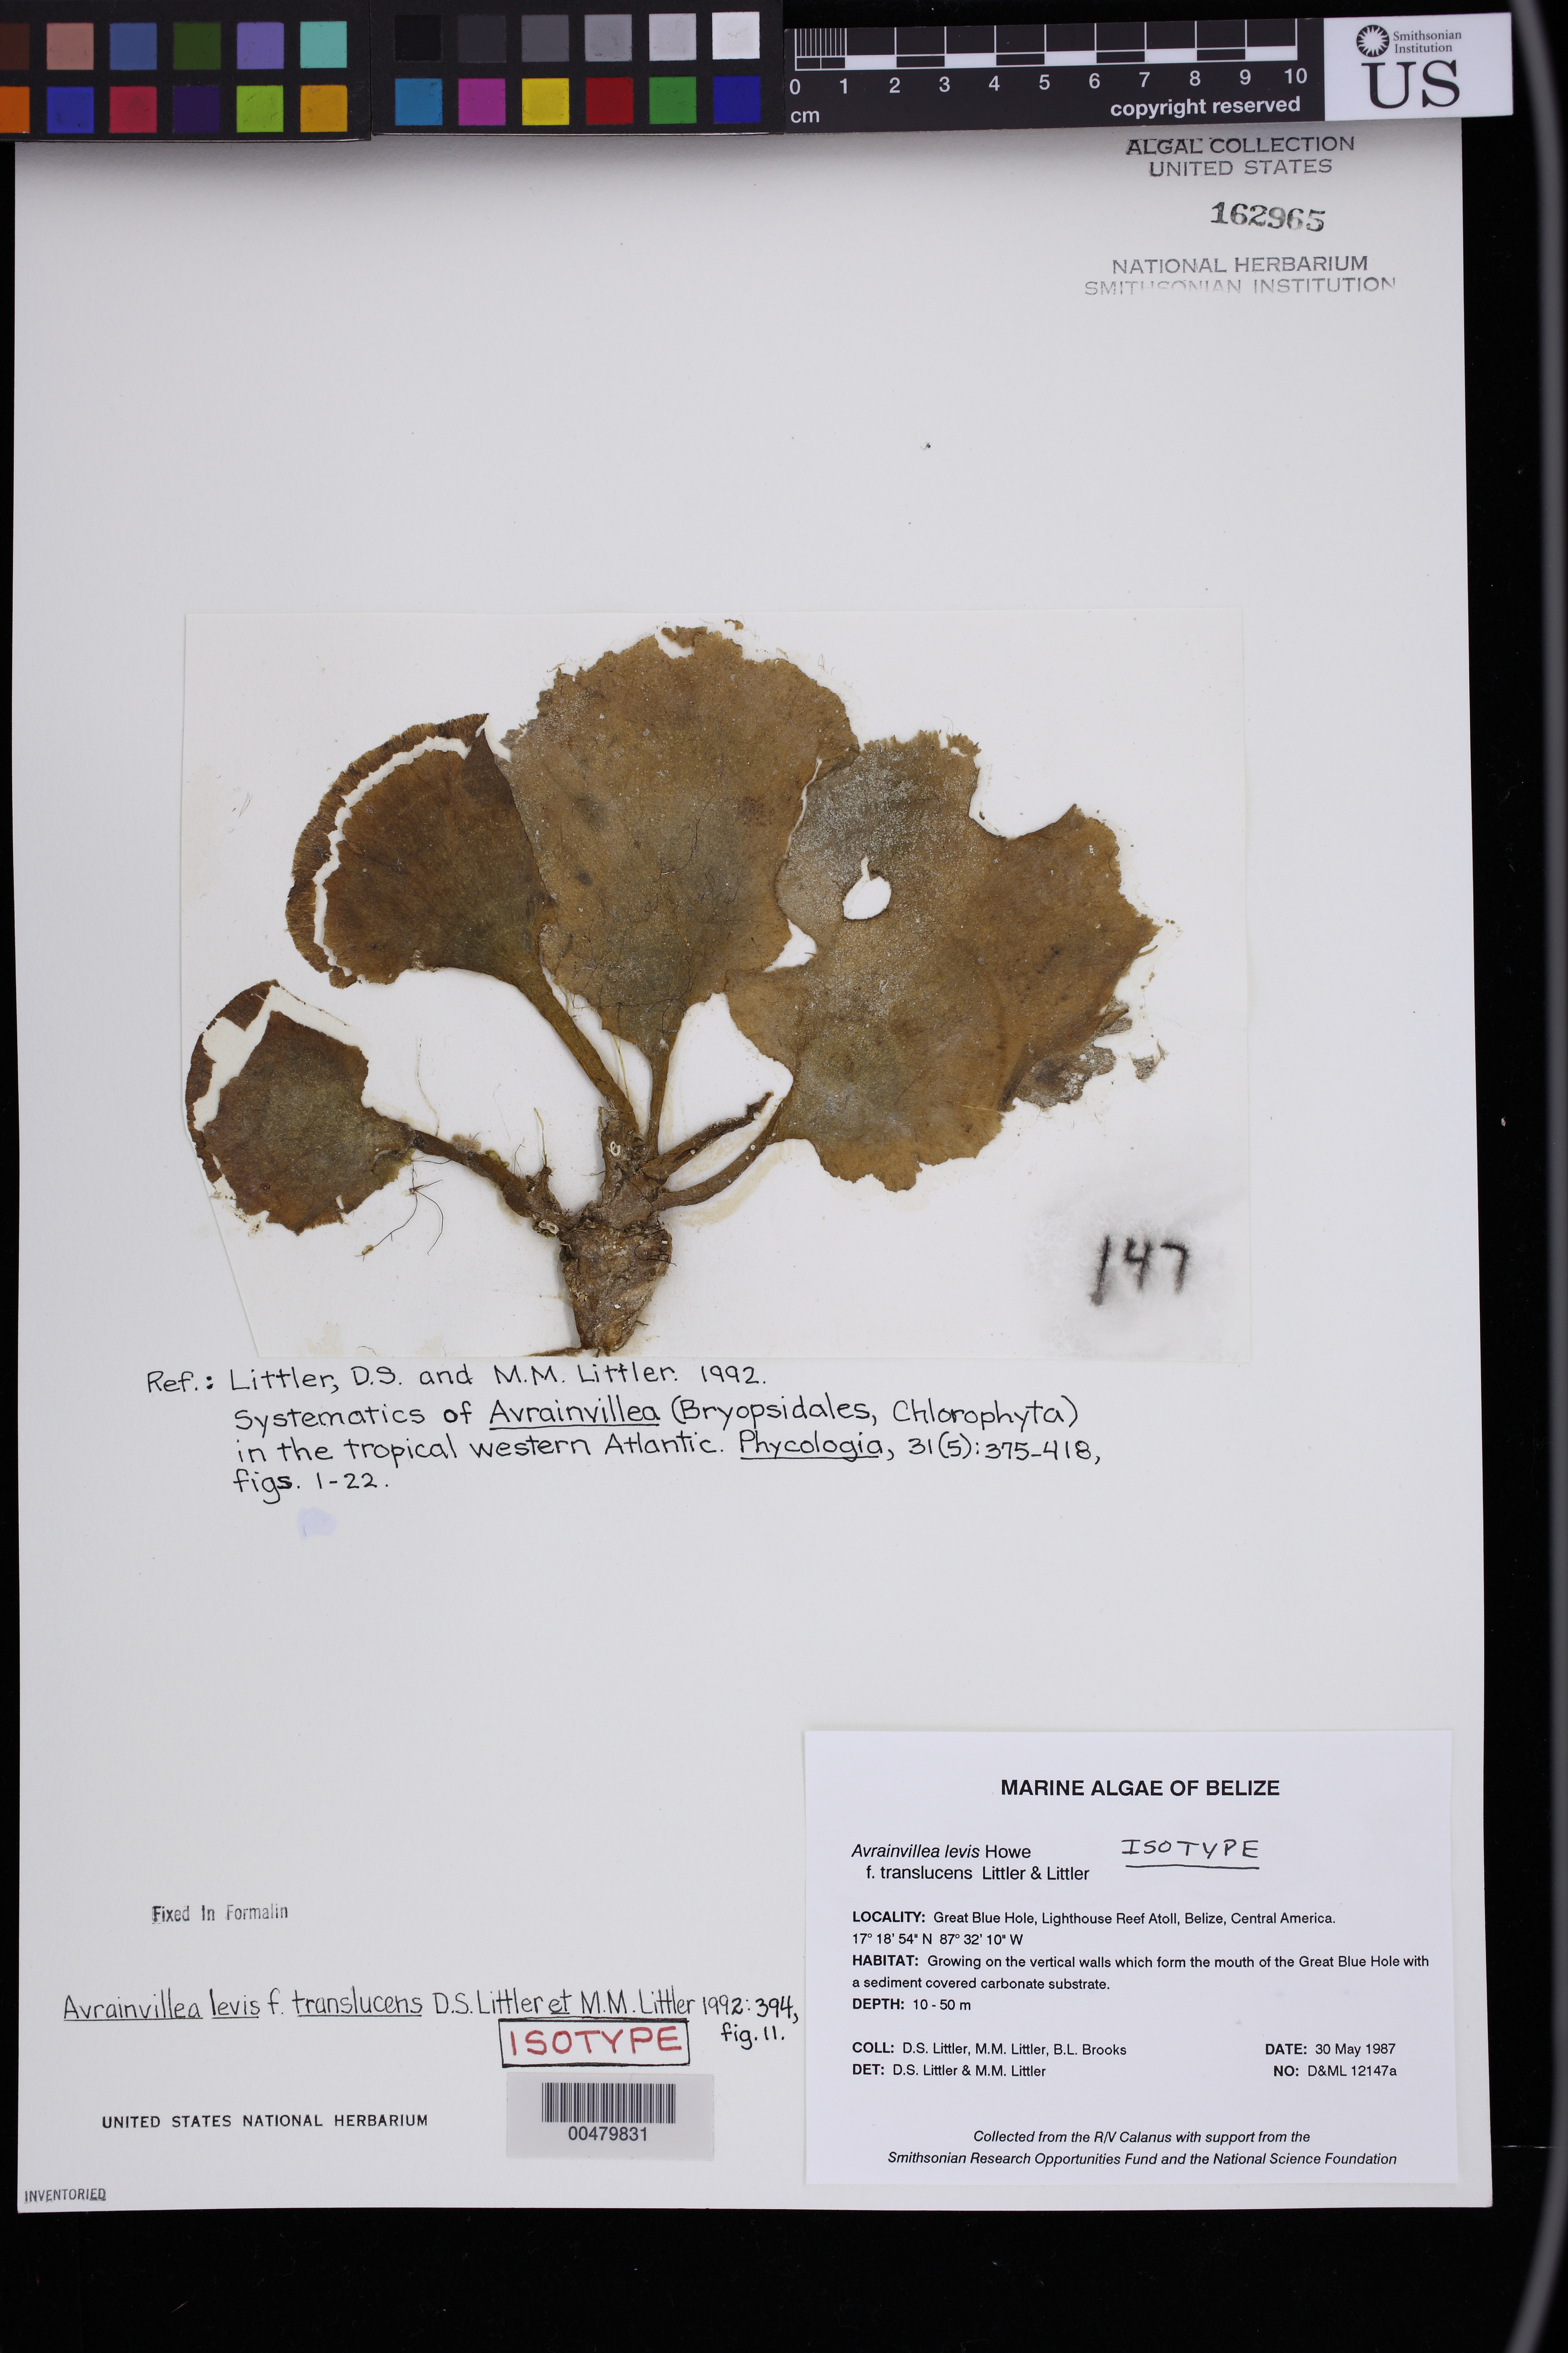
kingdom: Plantae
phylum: Chlorophyta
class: Ulvophyceae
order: Bryopsidales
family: Dichotomosiphonaceae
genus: Avrainvillea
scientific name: Avrainvillea levis f. translucens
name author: D.S. Littler & Littler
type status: Isotype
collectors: D. S. Littler, M. M. Littler & B. Brooks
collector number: D&ML 12147A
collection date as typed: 30 May 1987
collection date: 1987-05-30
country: Belize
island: Lighthouse Reef Atoll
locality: Great Blue Hole.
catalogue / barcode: US 162965